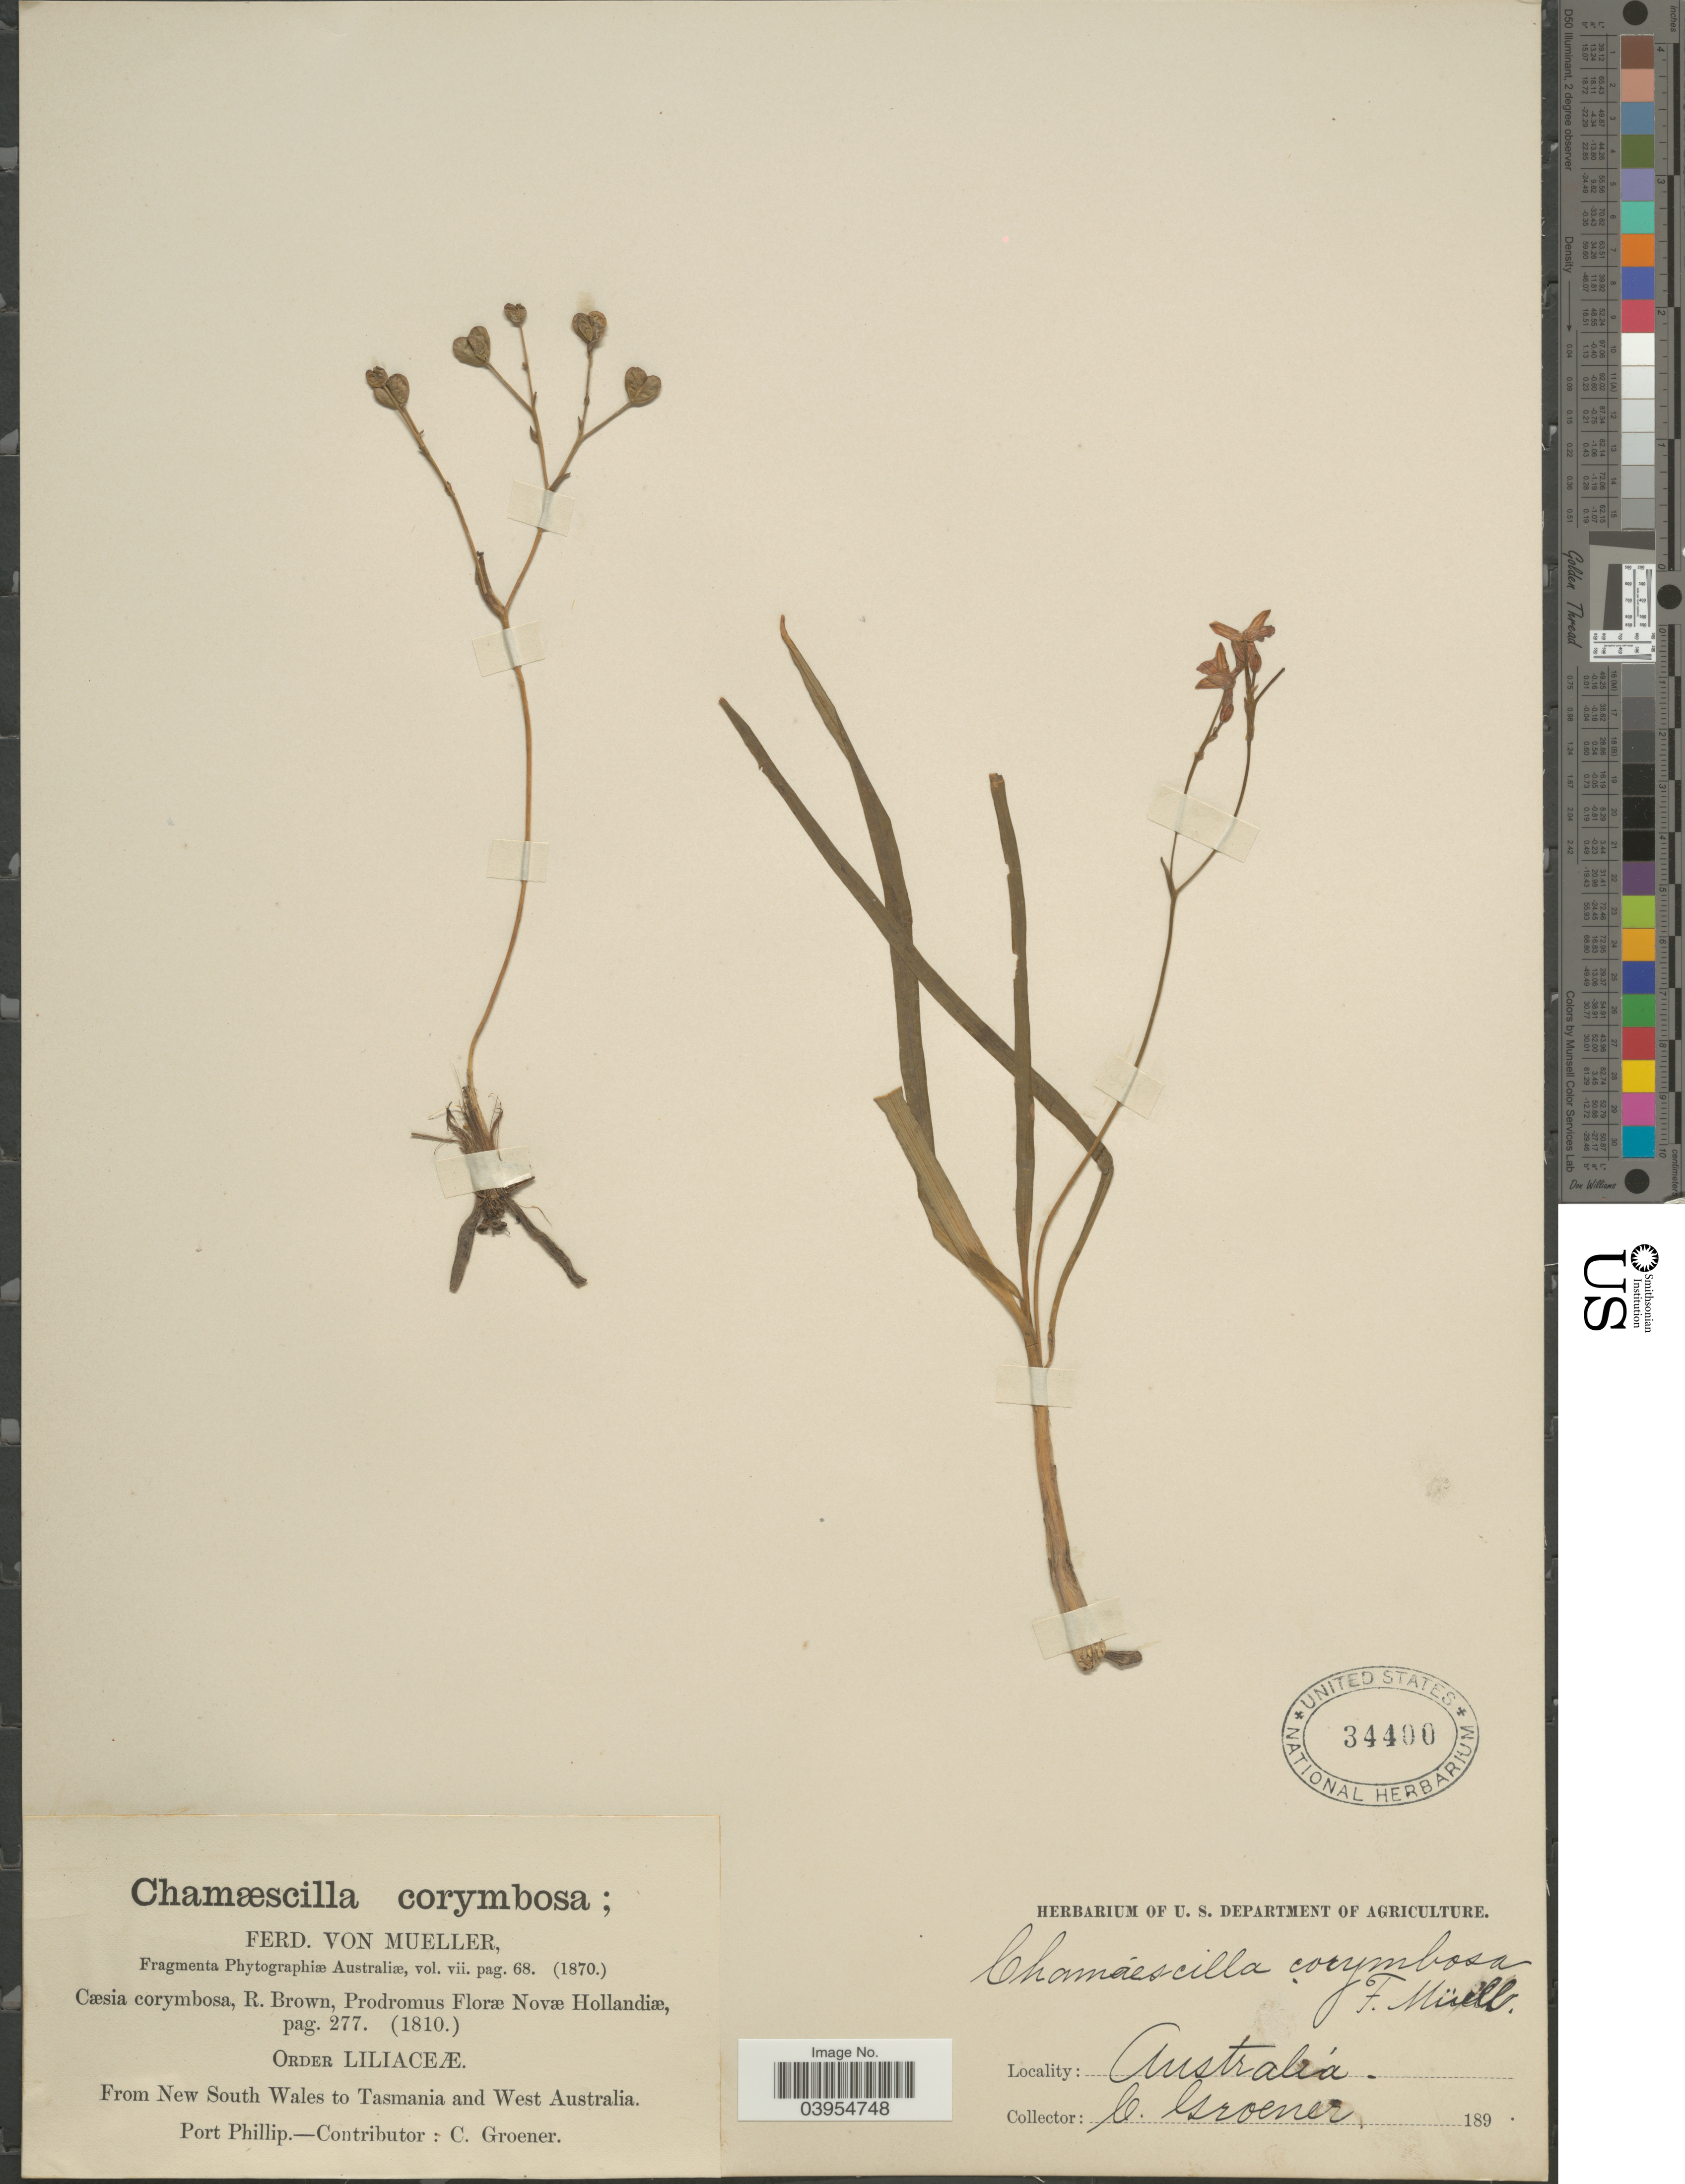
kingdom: Plantae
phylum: Tracheophyta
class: Liliopsida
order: Asparagales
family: Asphodelaceae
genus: Chamaescilla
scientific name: Chamaescilla corymbosa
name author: F. Muell.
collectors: C. Groener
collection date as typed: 189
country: Australia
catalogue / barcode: US 34400